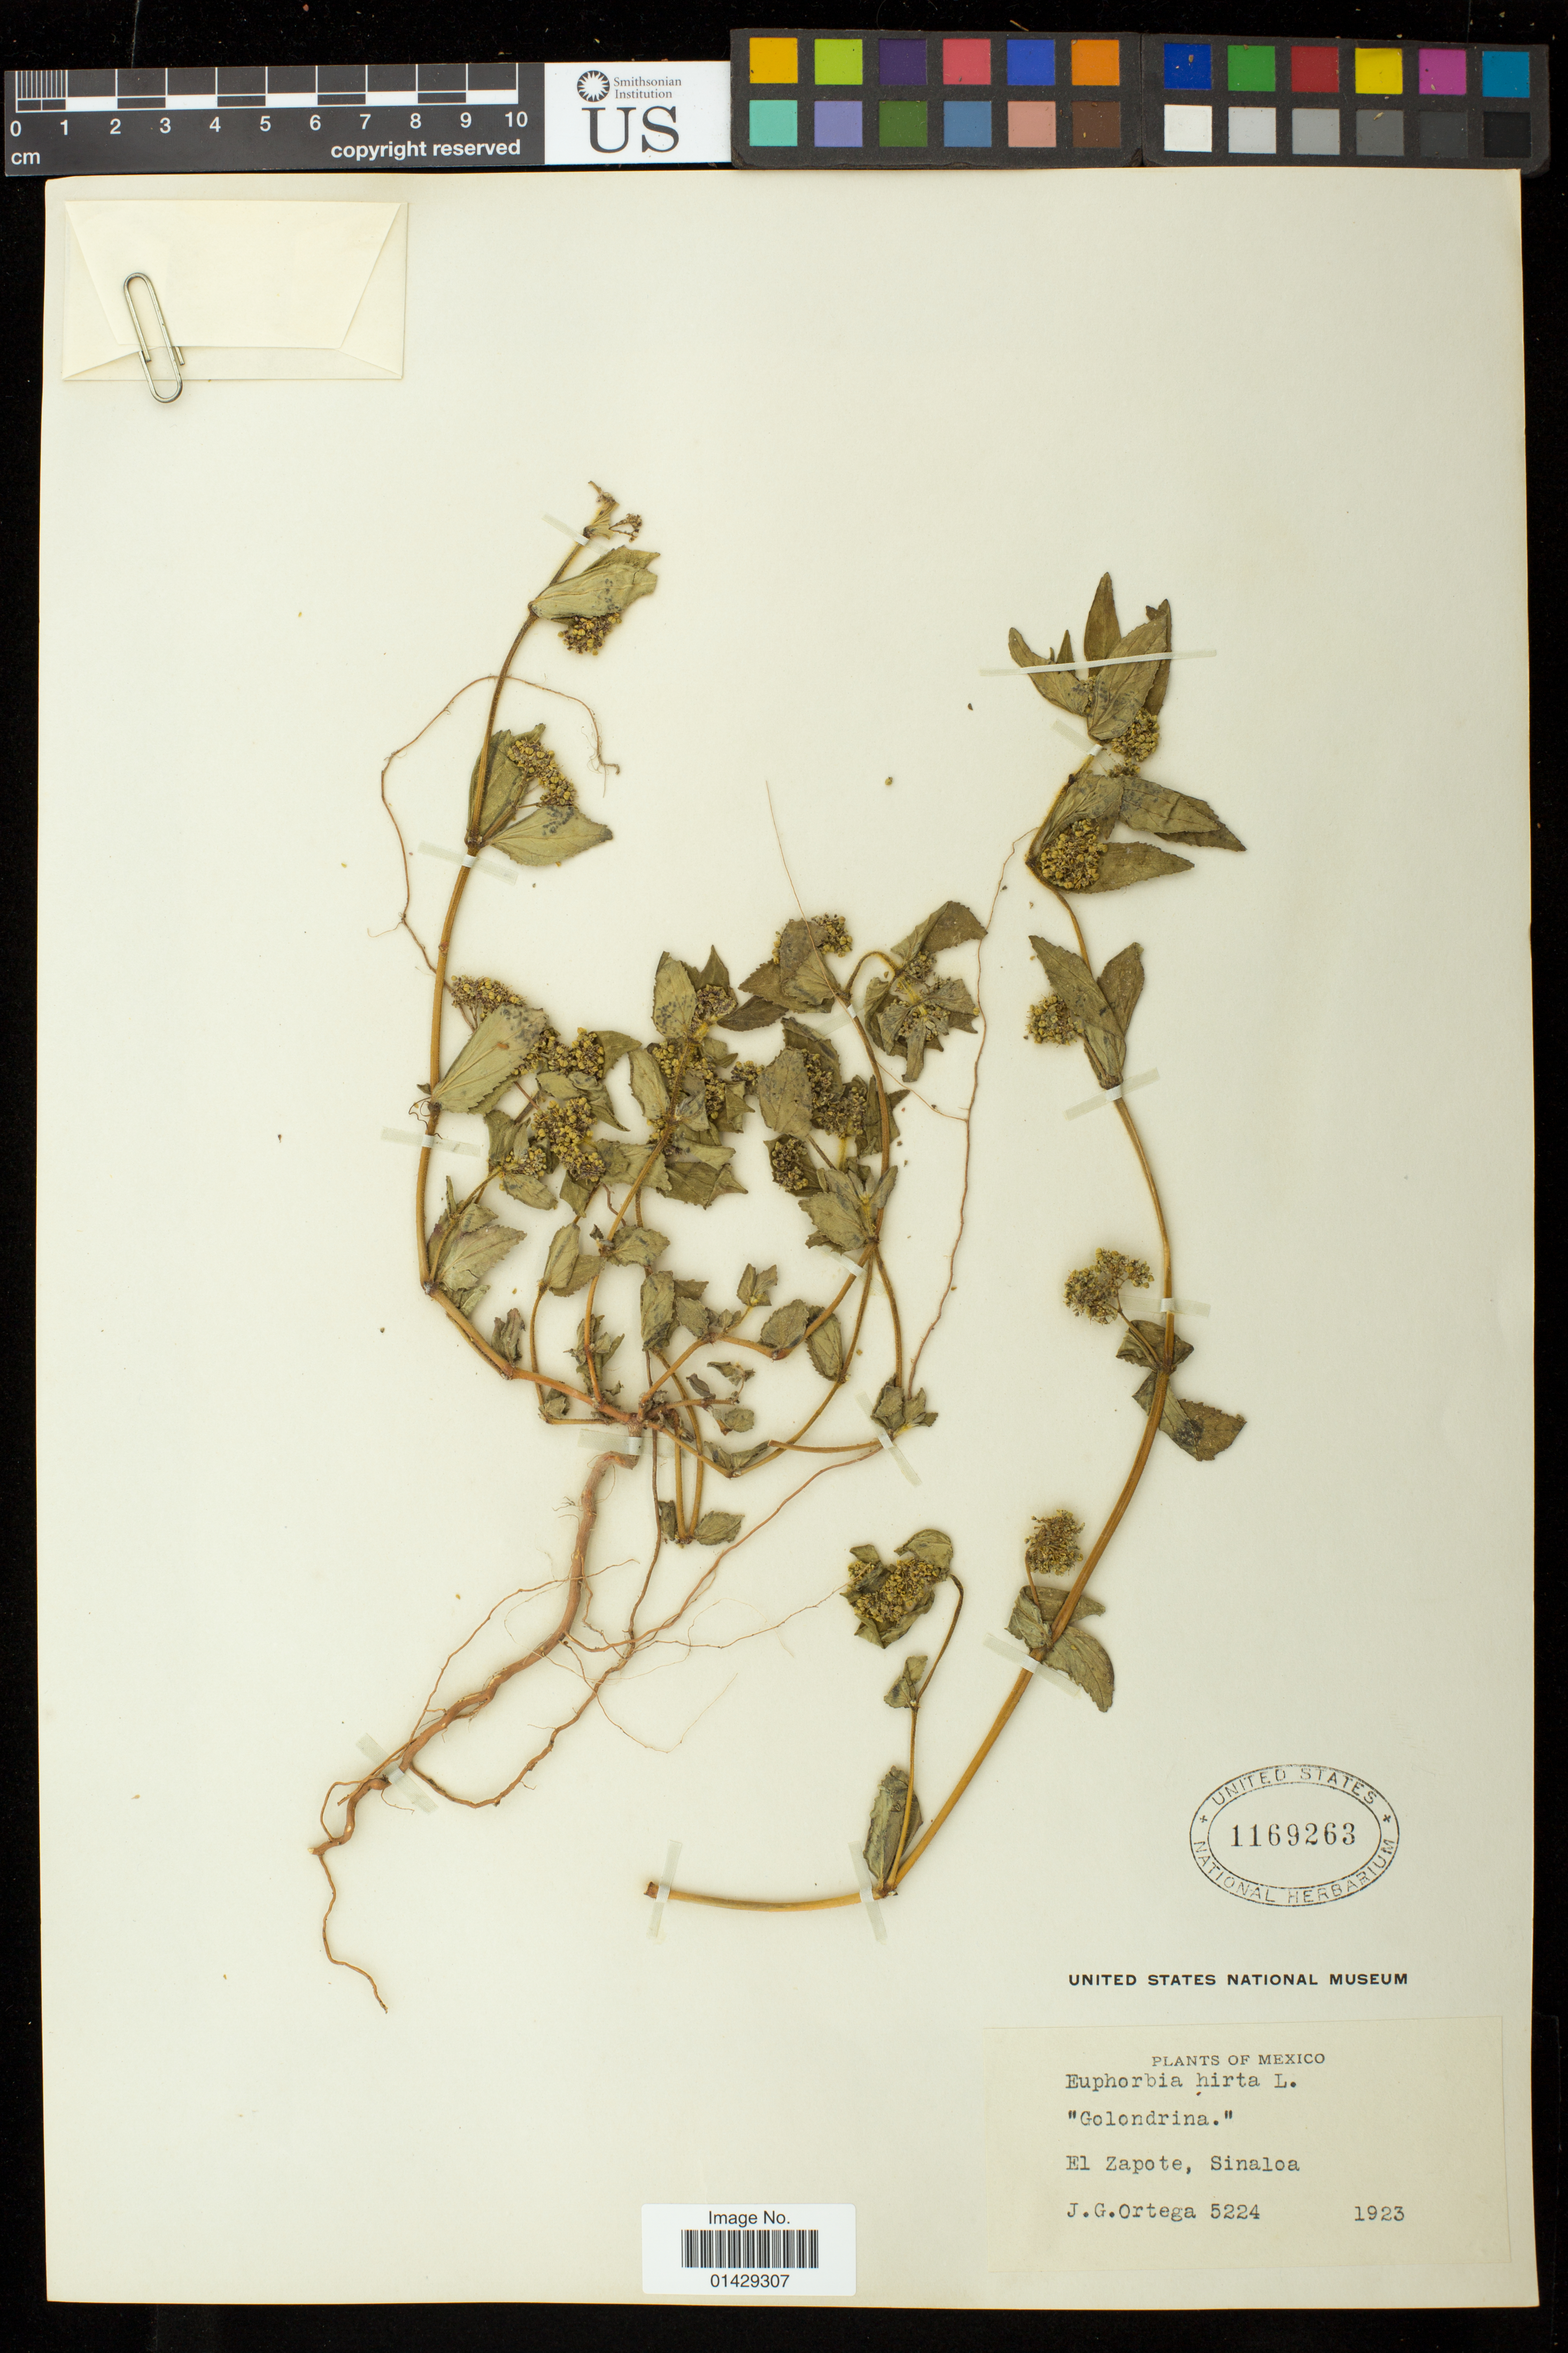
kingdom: Plantae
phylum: Tracheophyta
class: Magnoliopsida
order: Malpighiales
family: Euphorbiaceae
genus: Euphorbia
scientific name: Euphorbia hirta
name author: L.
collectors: J. Ortega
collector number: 5224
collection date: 1923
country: Mexico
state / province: Sinaloa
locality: El Zapote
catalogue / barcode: US 1169263